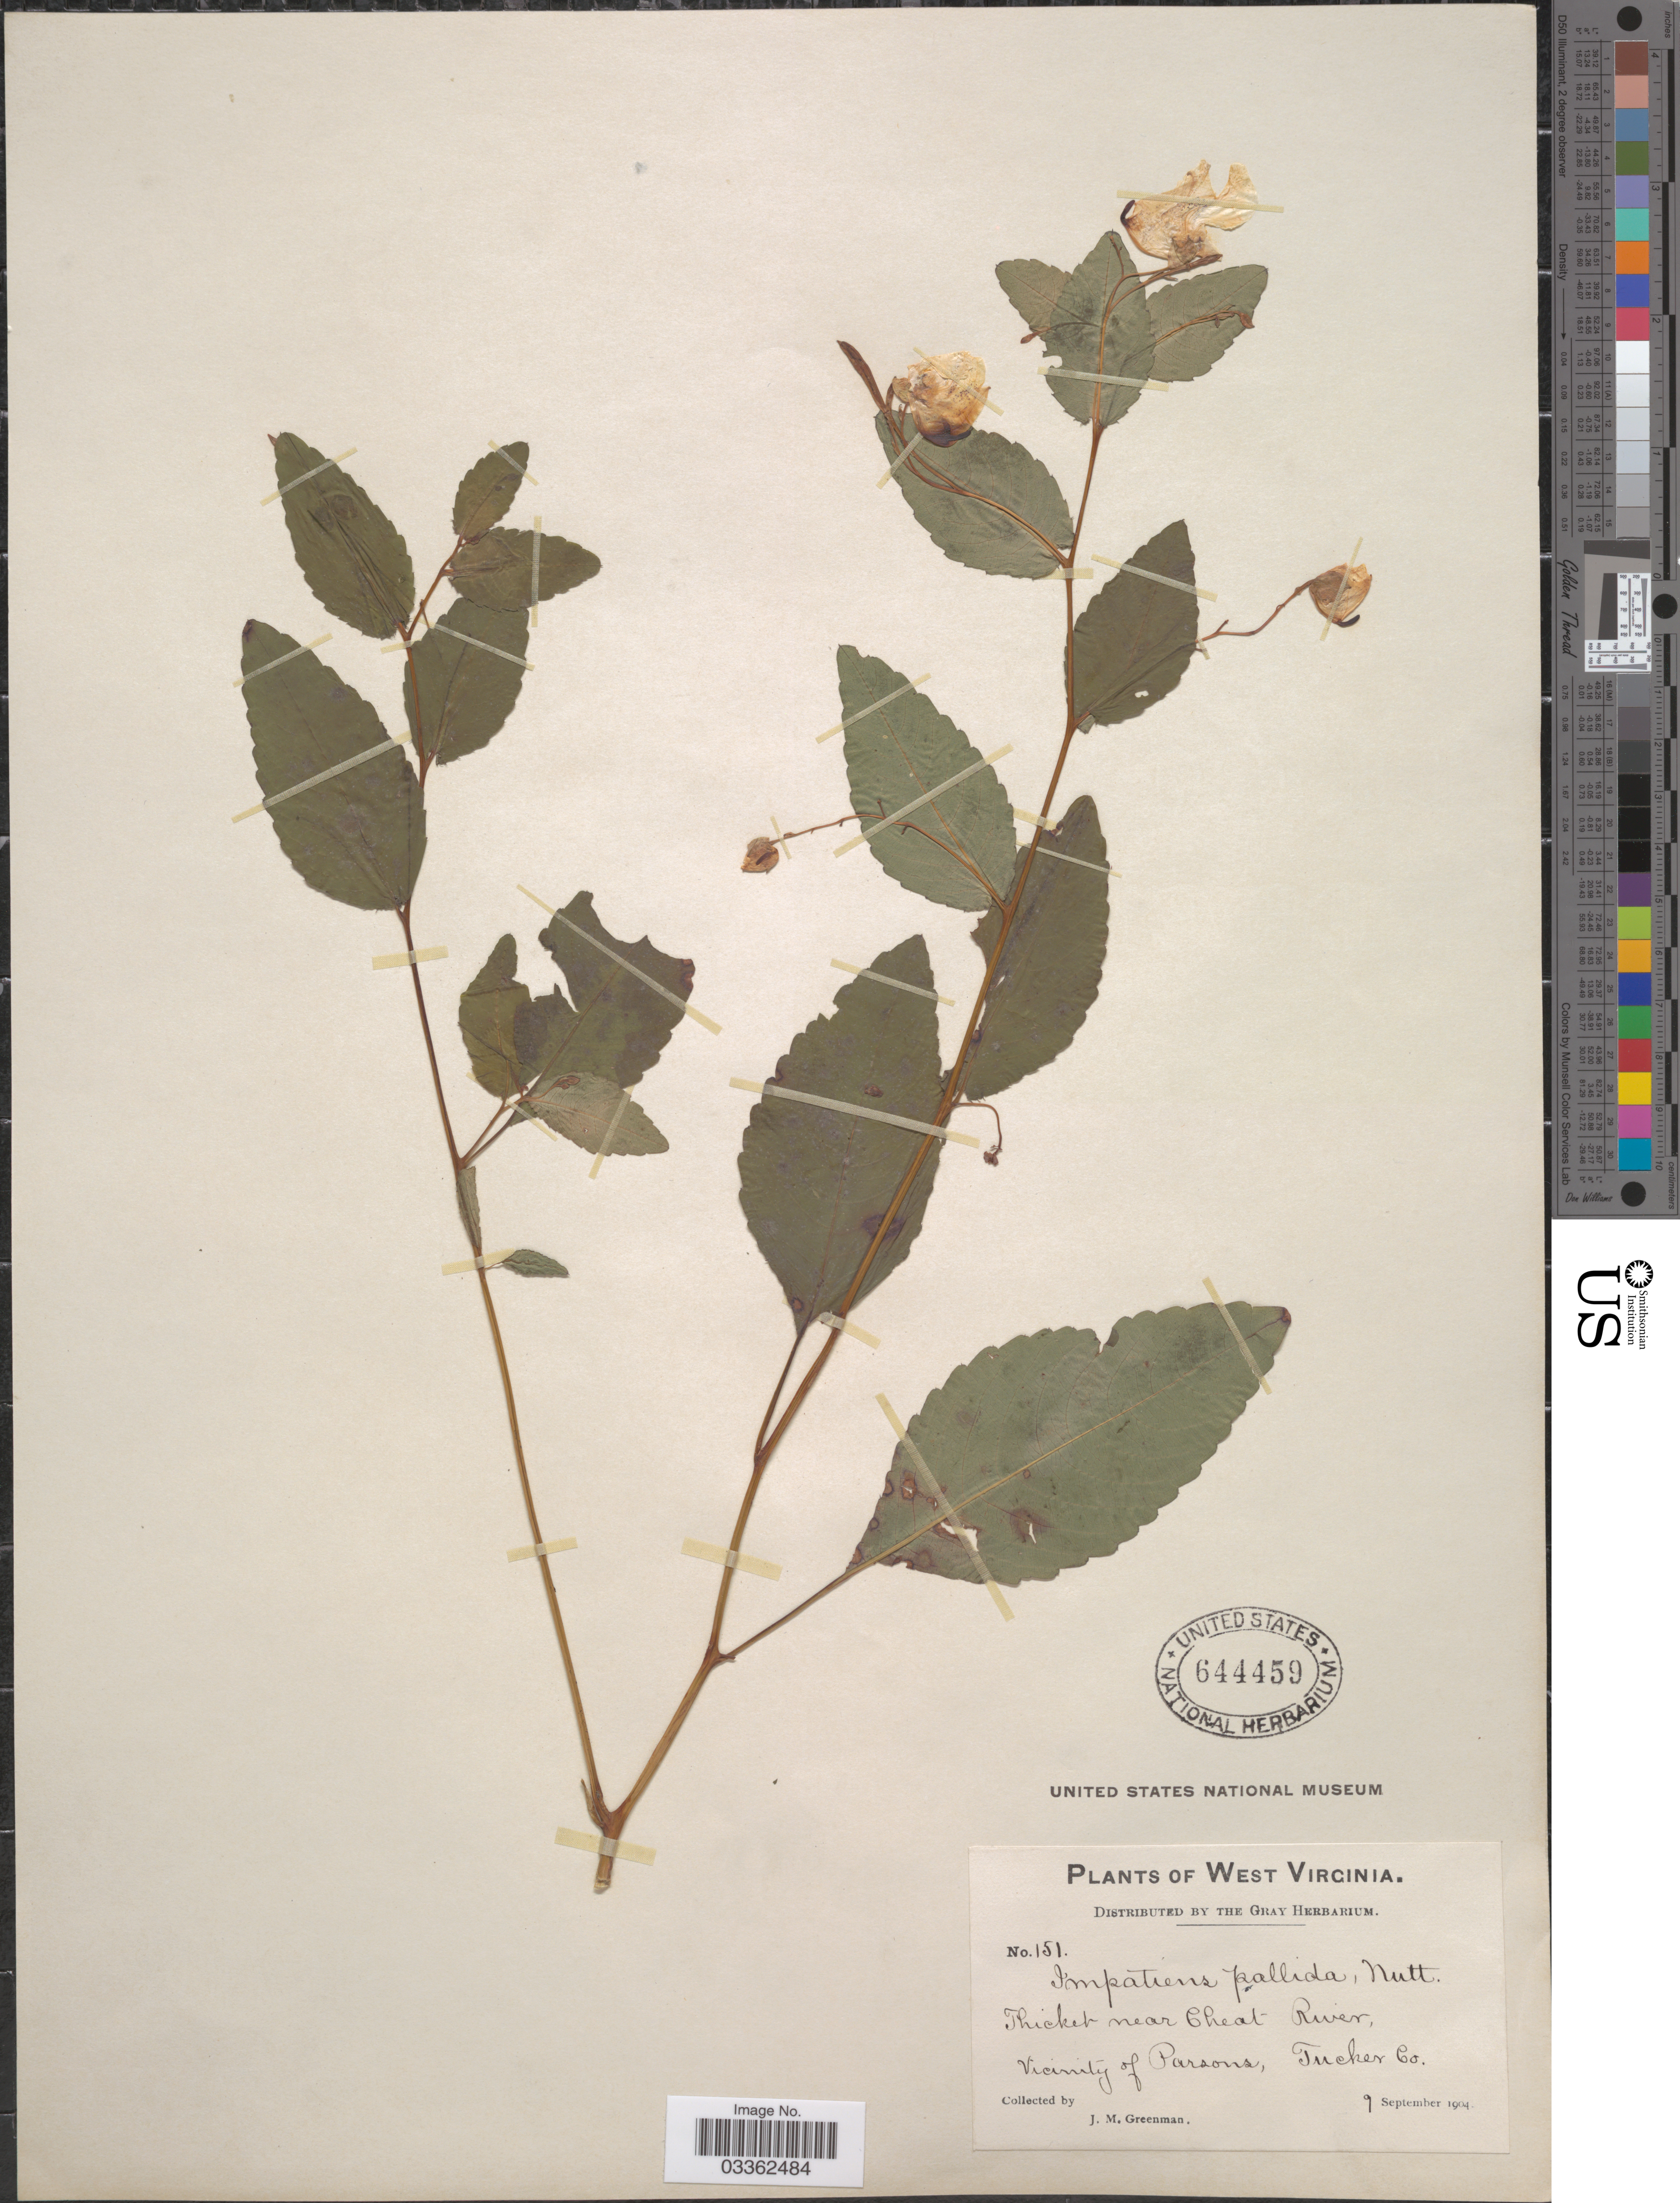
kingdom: Plantae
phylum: Tracheophyta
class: Magnoliopsida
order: Ericales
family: Balsaminaceae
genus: Impatiens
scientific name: Impatiens pallida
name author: Nutt.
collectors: J. M. Greenman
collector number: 151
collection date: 1904-09-09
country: United States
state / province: West Virginia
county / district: Tucker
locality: Thicket near Cheat River, Vicinity of Parsons, Tucker Co.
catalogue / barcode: US 644459